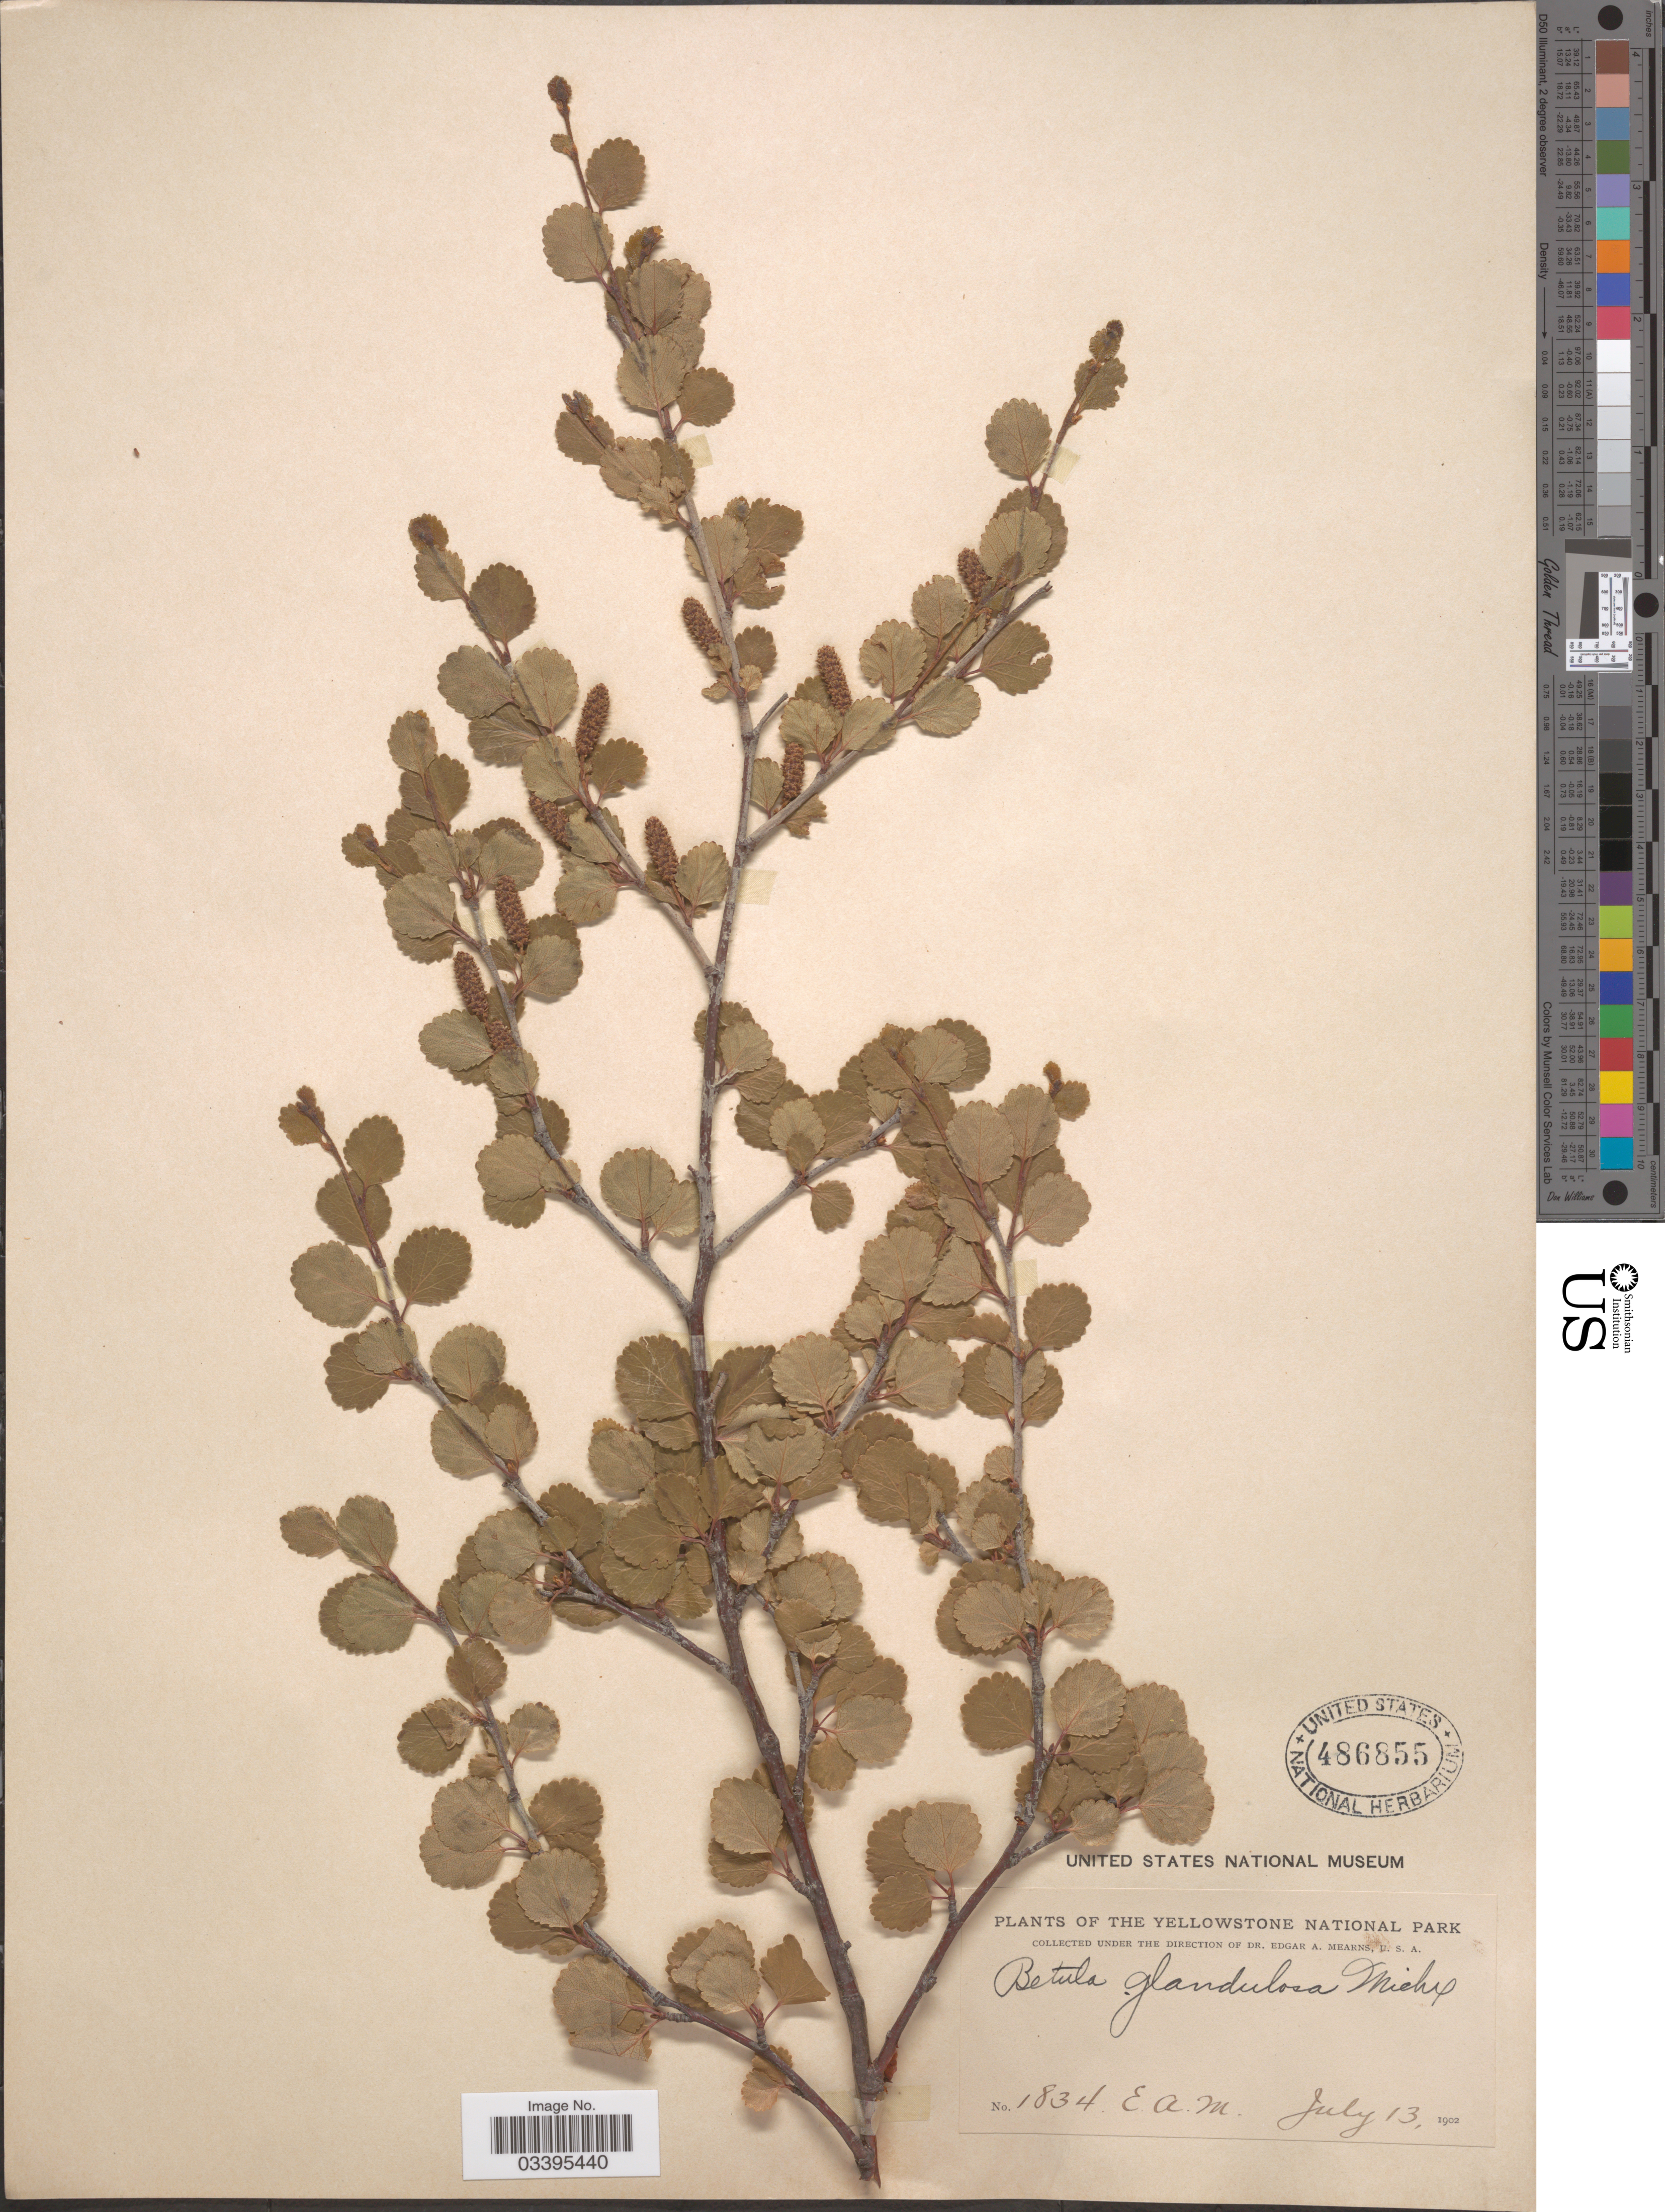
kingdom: Plantae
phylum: Tracheophyta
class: Magnoliopsida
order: Fagales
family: Betulaceae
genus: Betula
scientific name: Betula glandulosa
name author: Michx.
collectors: E. A. Mearns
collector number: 1834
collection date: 1902-07-13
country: United States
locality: The Yellowstone National Park.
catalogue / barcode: US 486855